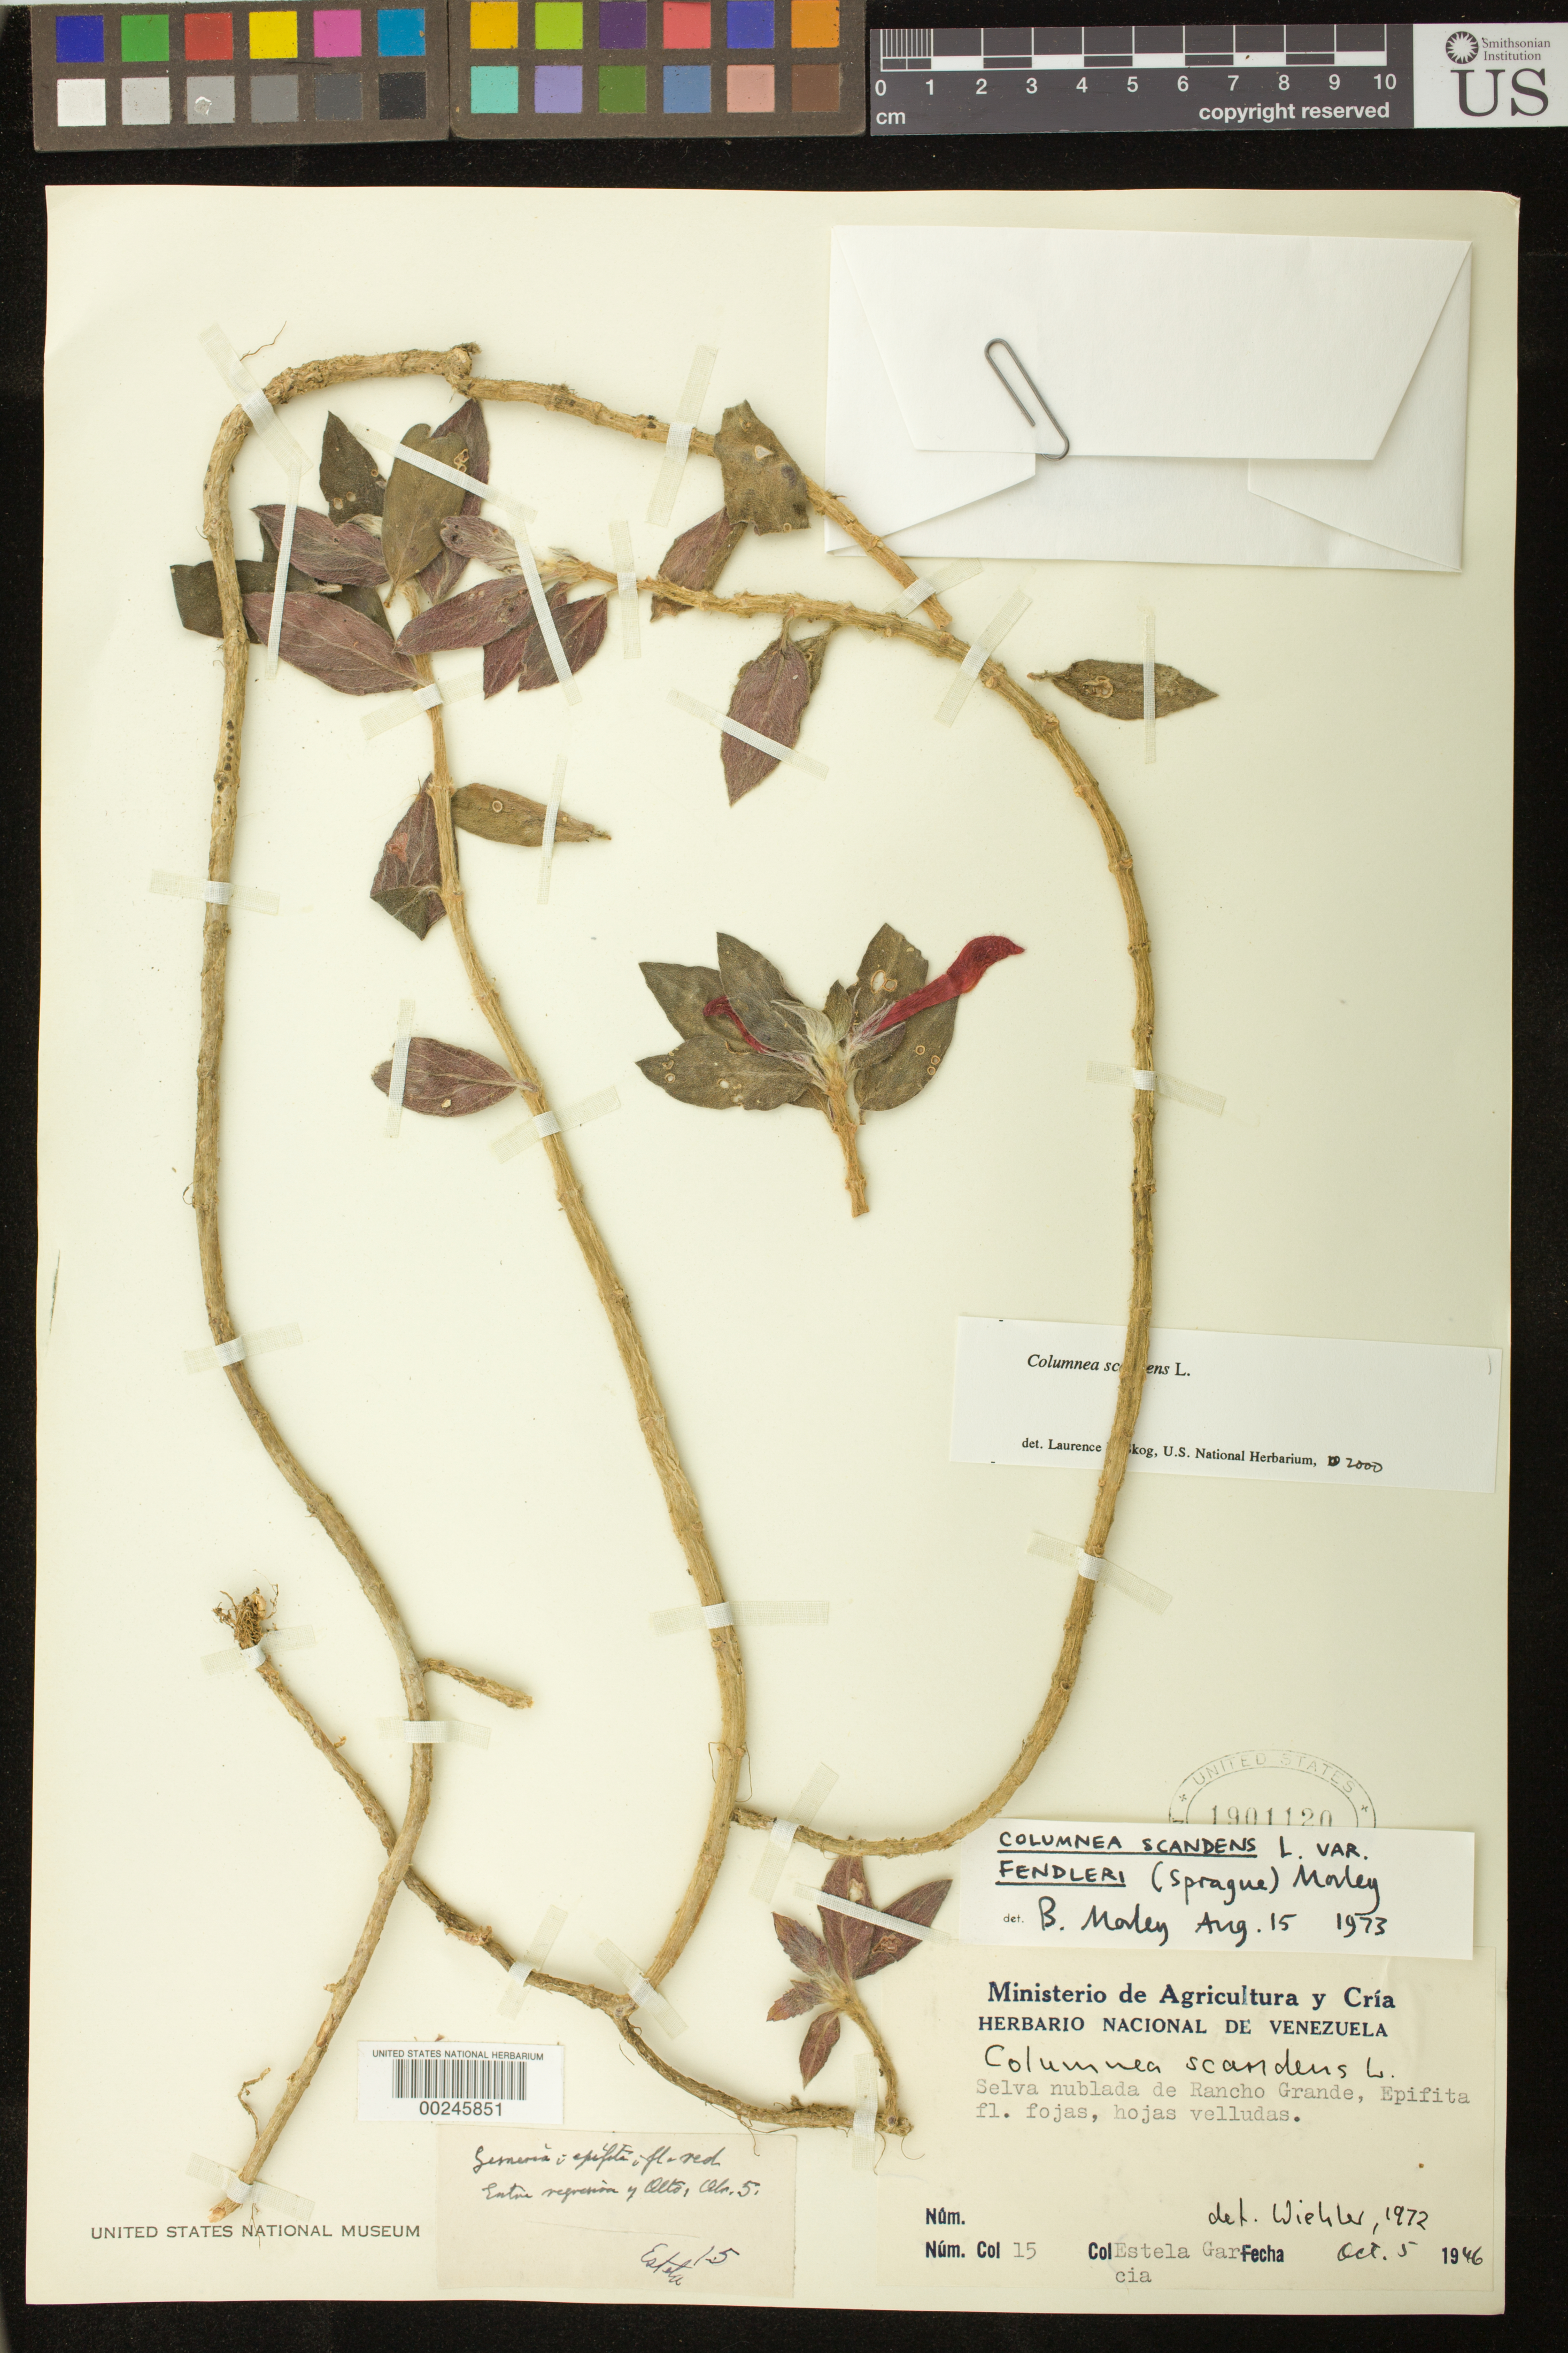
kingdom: Plantae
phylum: Tracheophyta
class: Magnoliopsida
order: Lamiales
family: Gesneriaceae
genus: Columnea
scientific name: Columnea scandens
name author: L.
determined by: Skog, Laurence E.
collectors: E. García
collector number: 15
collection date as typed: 05 Oct 1946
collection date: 1946-10-05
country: Venezuela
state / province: Aragua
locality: Selva nublada de Rancho Grande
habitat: Selva nublada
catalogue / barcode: US 1901120